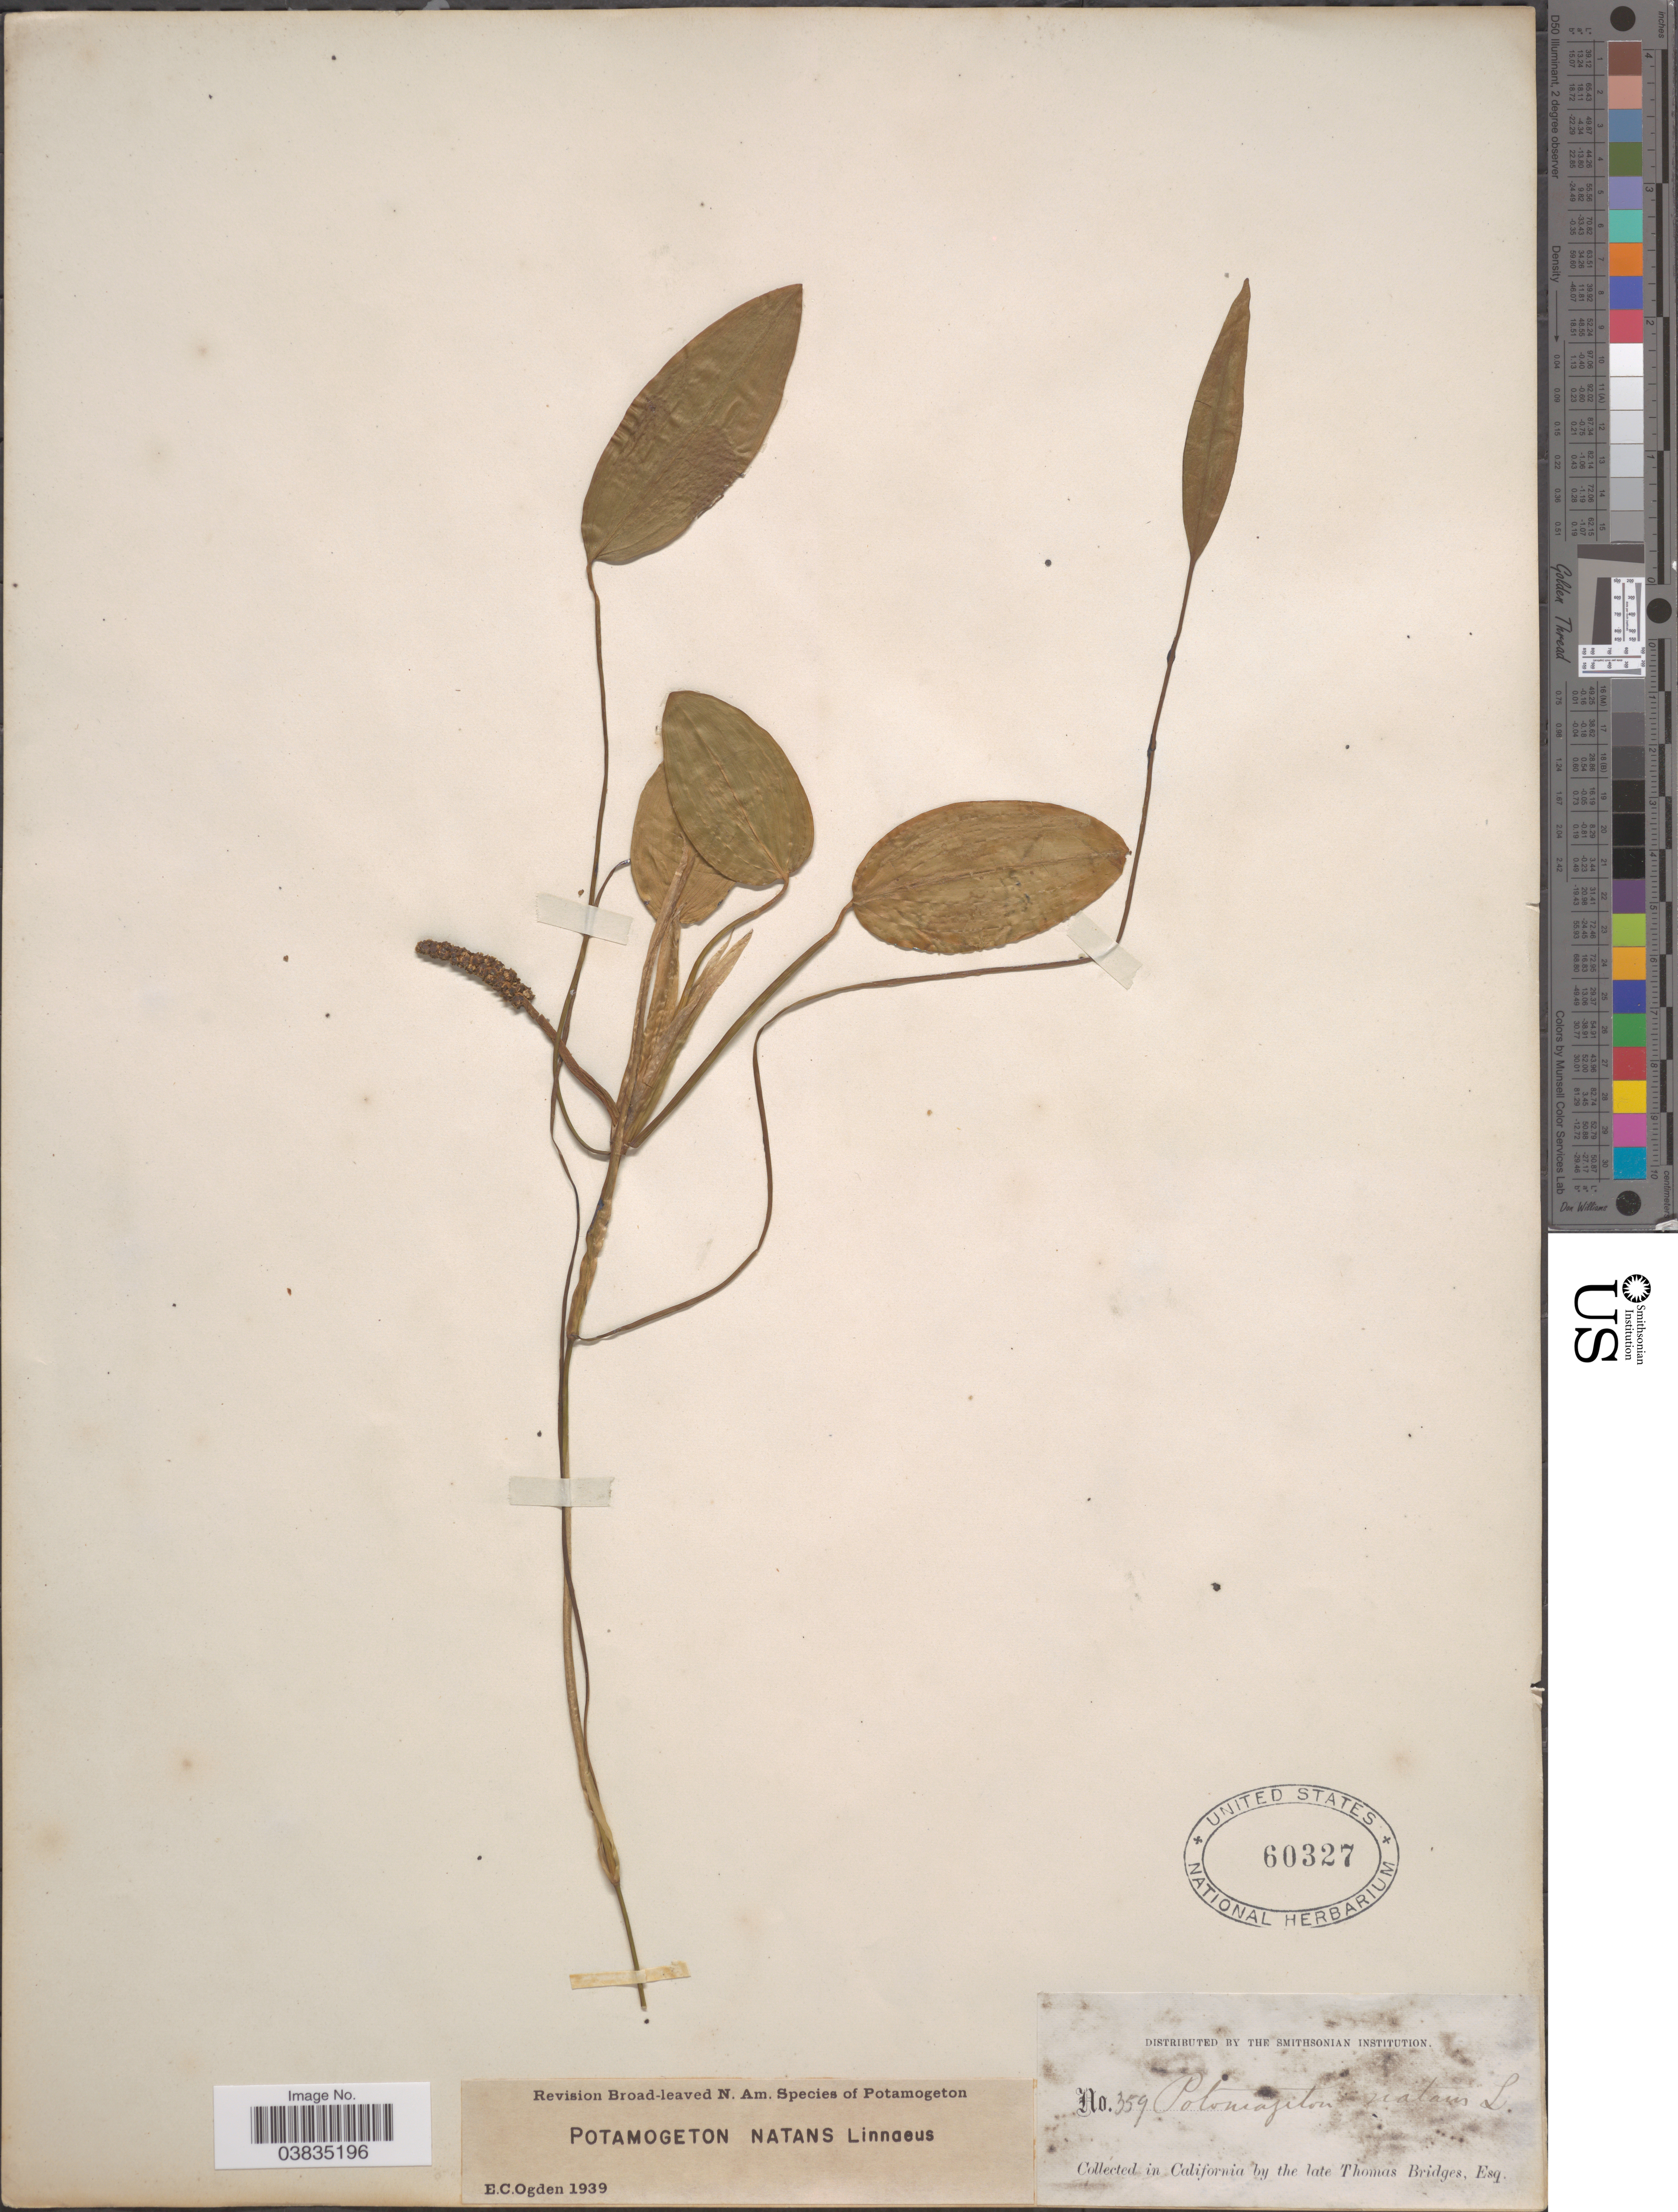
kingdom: Plantae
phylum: Tracheophyta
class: Liliopsida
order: Alismatales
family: Potamogetonaceae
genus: Potamogeton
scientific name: Potamogeton natans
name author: L.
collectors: T. Bridges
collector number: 359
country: United States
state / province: California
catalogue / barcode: US 60327